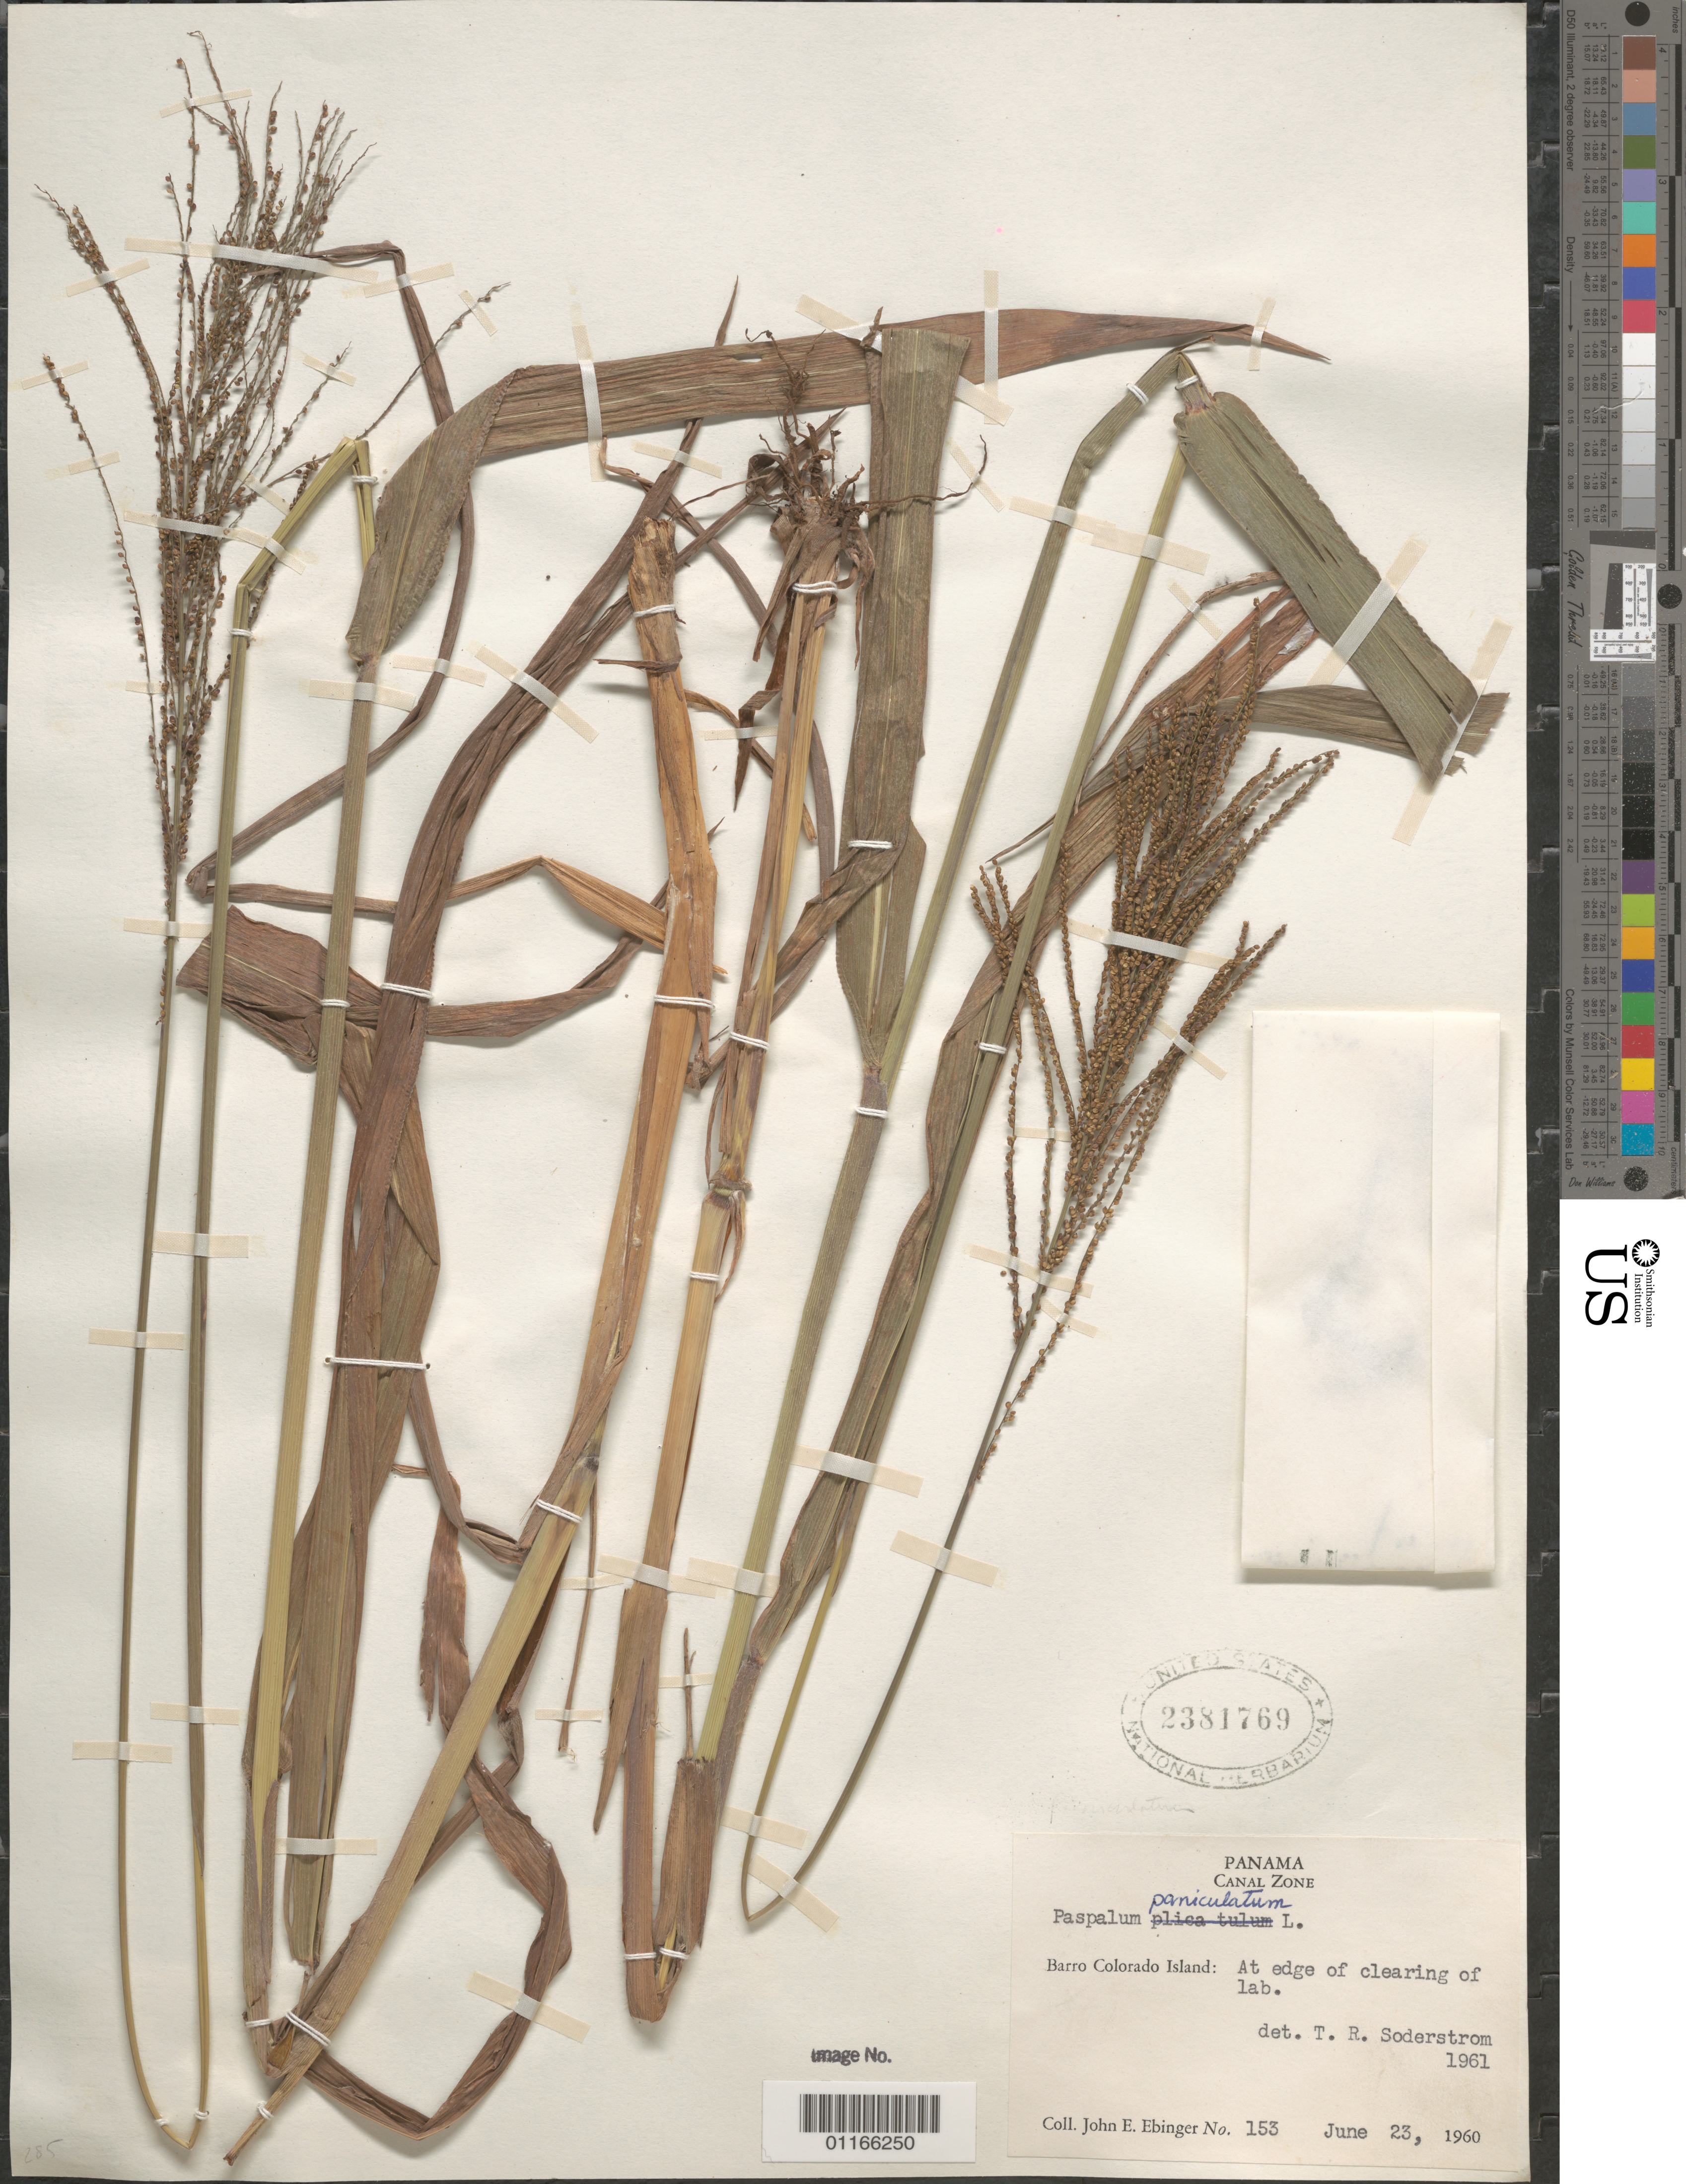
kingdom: Plantae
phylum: Tracheophyta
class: Liliopsida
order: Poales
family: Poaceae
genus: Paspalum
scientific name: Paspalum paniculatum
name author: L.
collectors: J. Ebinger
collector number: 153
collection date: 1960-06-23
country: Panama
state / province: Panamá Oeste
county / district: Canal Zone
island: Barro Colorado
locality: Barro Colorado Island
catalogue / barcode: US 2381769